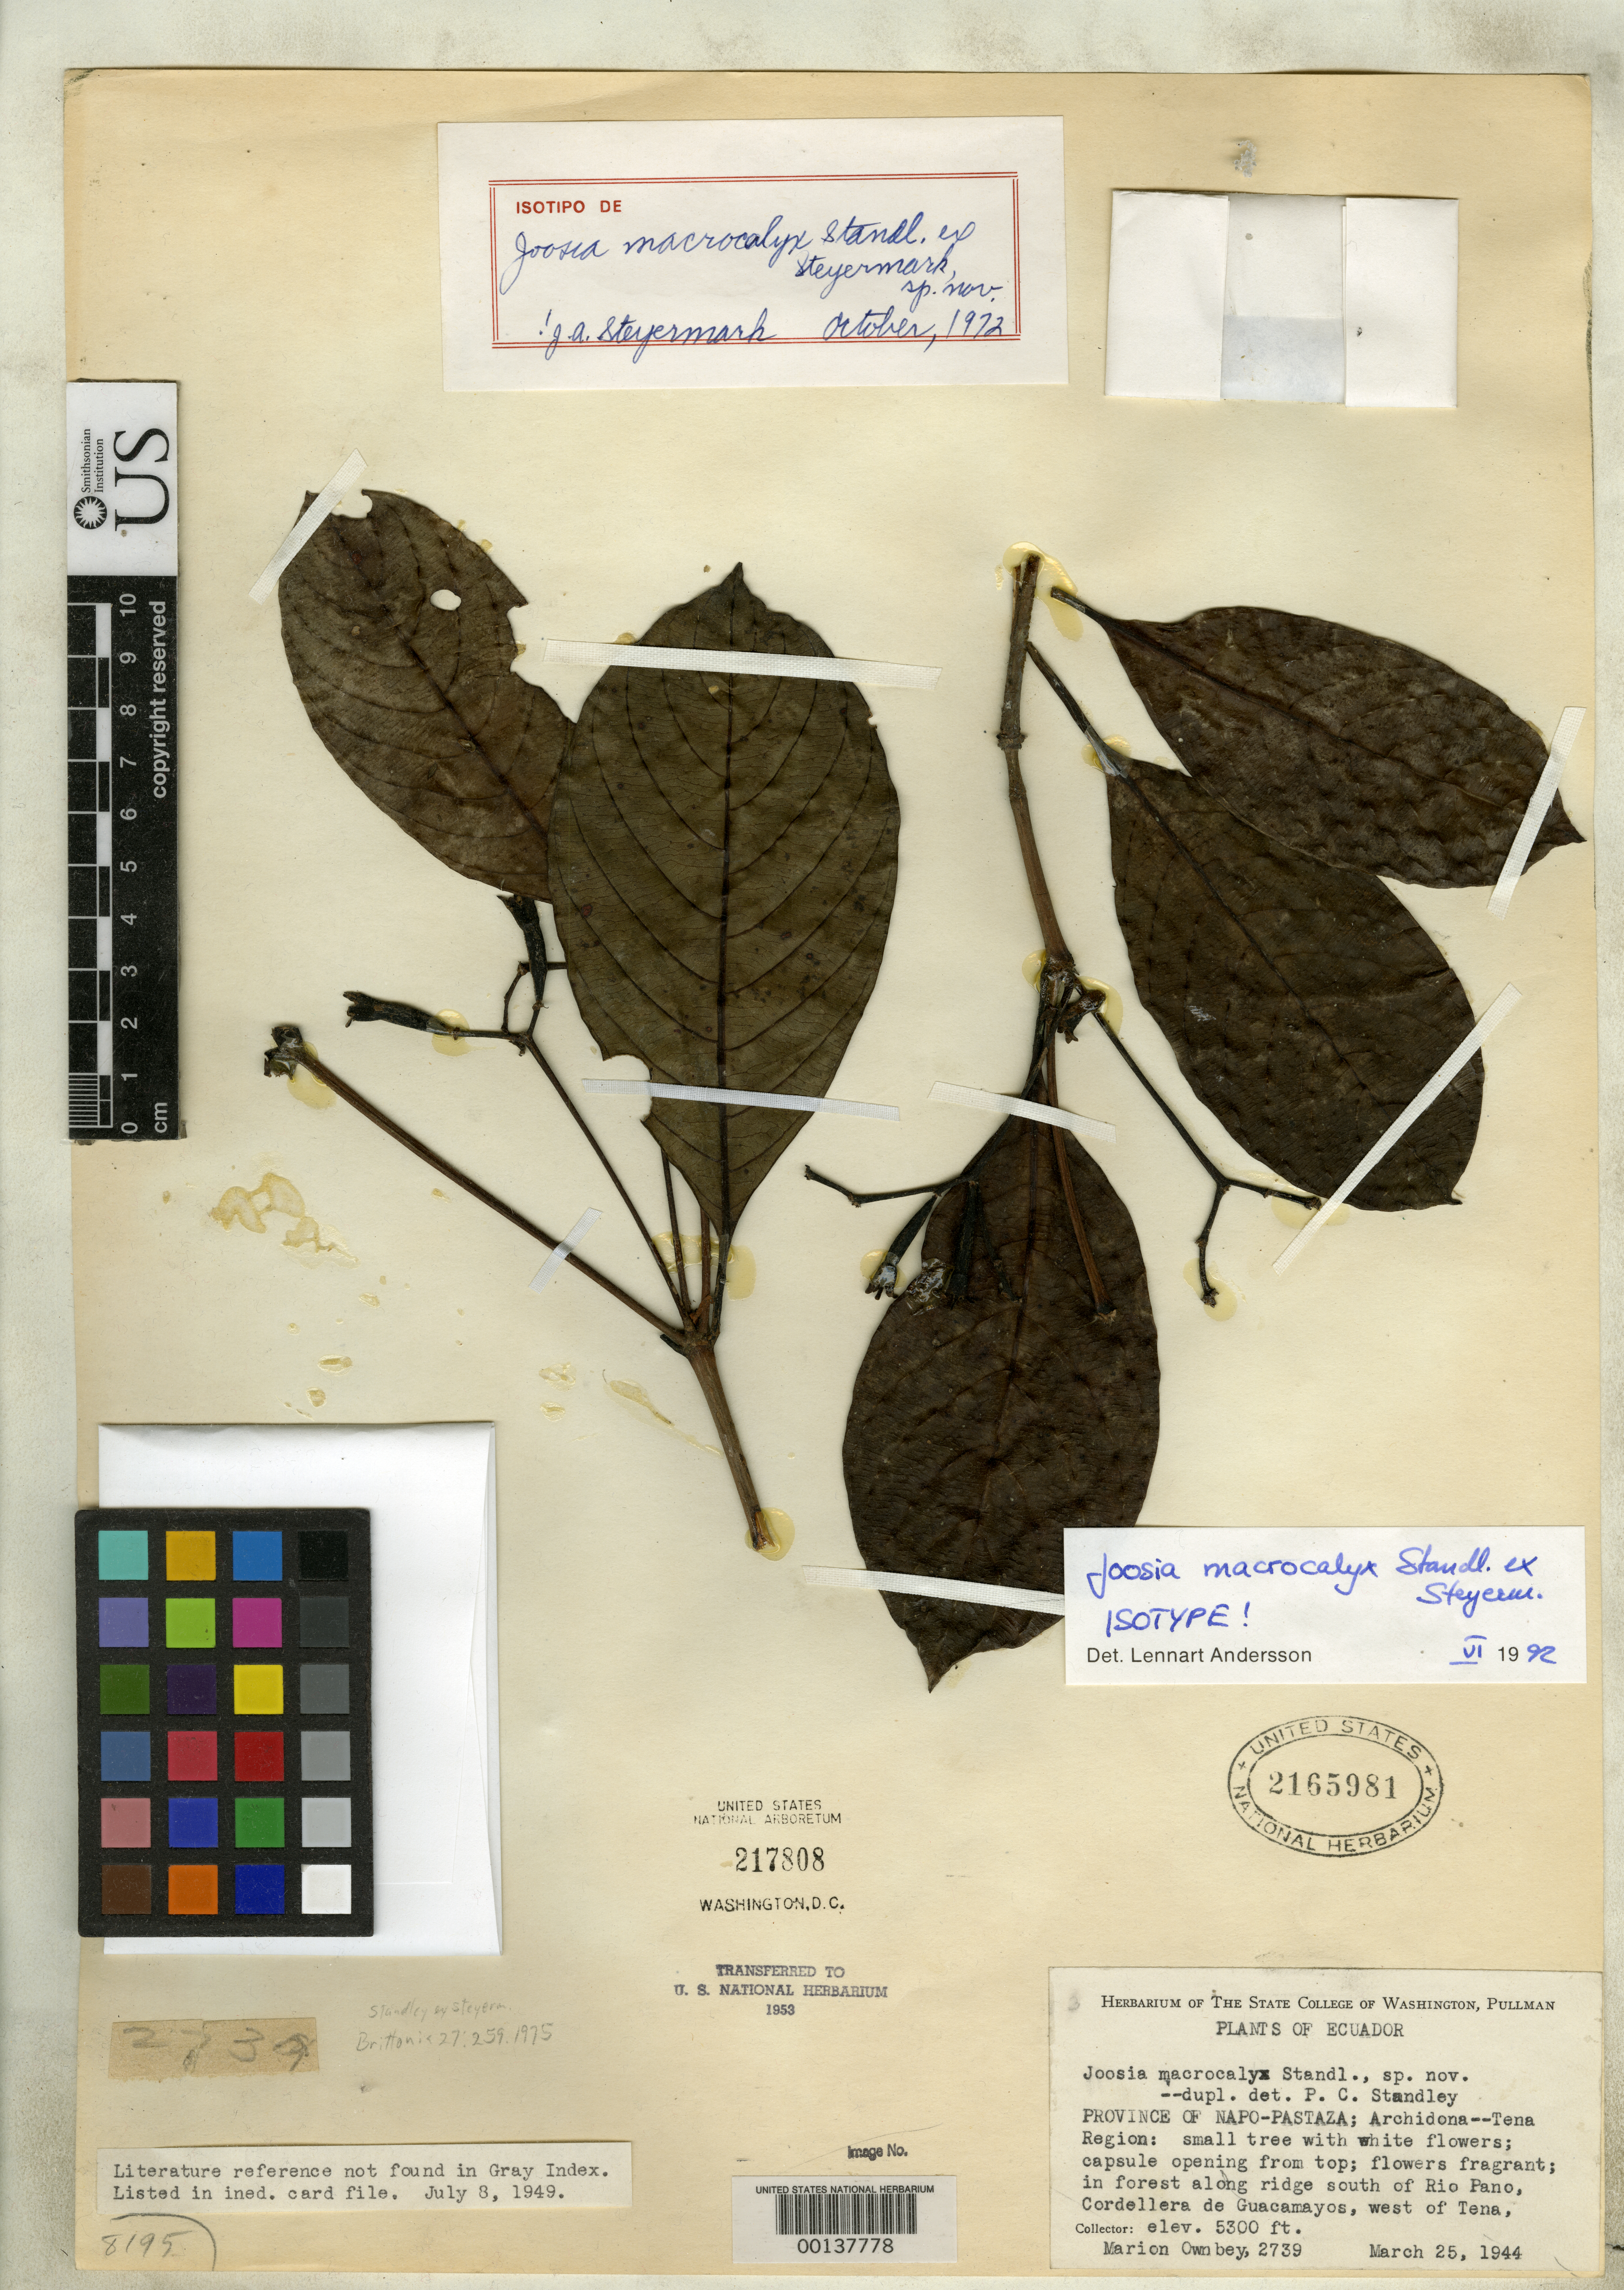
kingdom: Plantae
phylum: Tracheophyta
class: Magnoliopsida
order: Gentianales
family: Rubiaceae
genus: Joosia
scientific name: Joosia macrocalyx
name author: Standl. ex Steyerm.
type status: Isotype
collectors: F. M. Ownbey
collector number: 2739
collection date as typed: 25 Mar 1944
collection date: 1944-03-25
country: Ecuador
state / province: Napo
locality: Archidona-Tena region, along ridge S of Rio Pano, Cordillera de Guacamayos, W ofTena.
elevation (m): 1615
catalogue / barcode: US 2165981